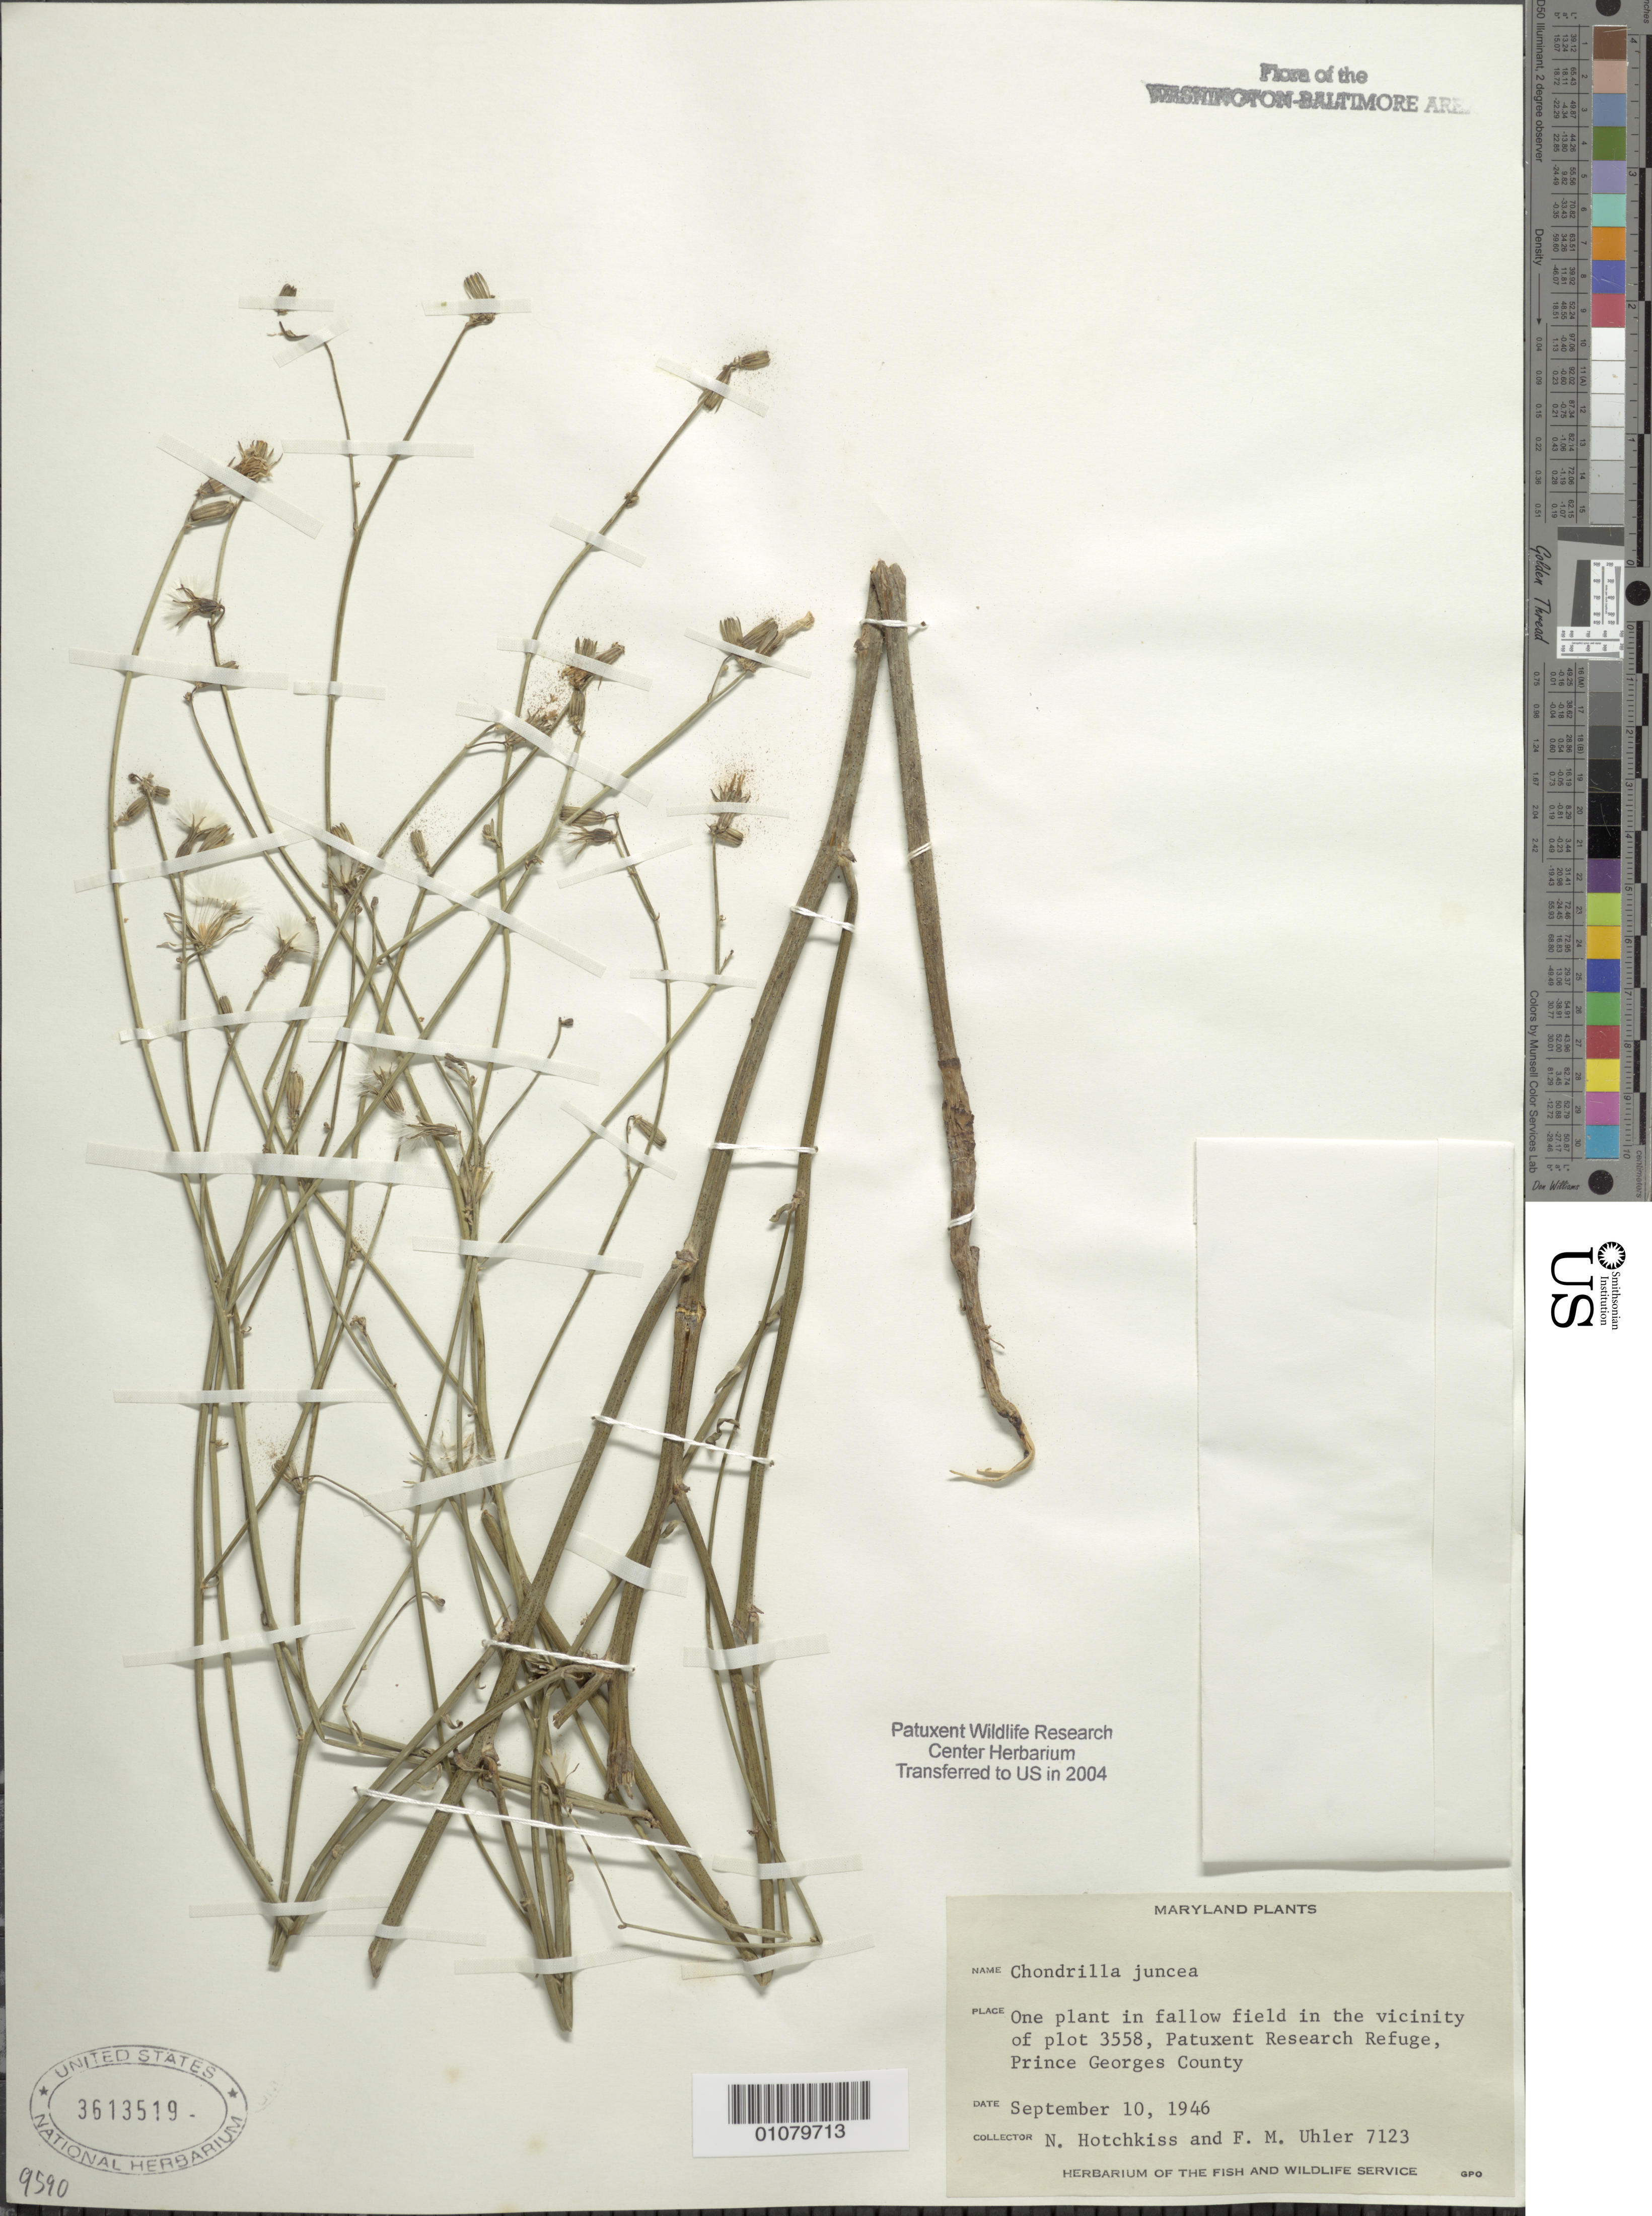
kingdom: Plantae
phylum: Tracheophyta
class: Magnoliopsida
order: Asterales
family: Asteraceae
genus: Chondrilla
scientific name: Chondrilla juncea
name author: L.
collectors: N. Hotchkiss & F. M. Uhler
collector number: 7123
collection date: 1946-09-10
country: United States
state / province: Maryland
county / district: Prince George's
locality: Patuxent Wildlife Refuge. In the vicinity of plot 3558.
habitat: One plant in fallow field.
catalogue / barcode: US 3613519